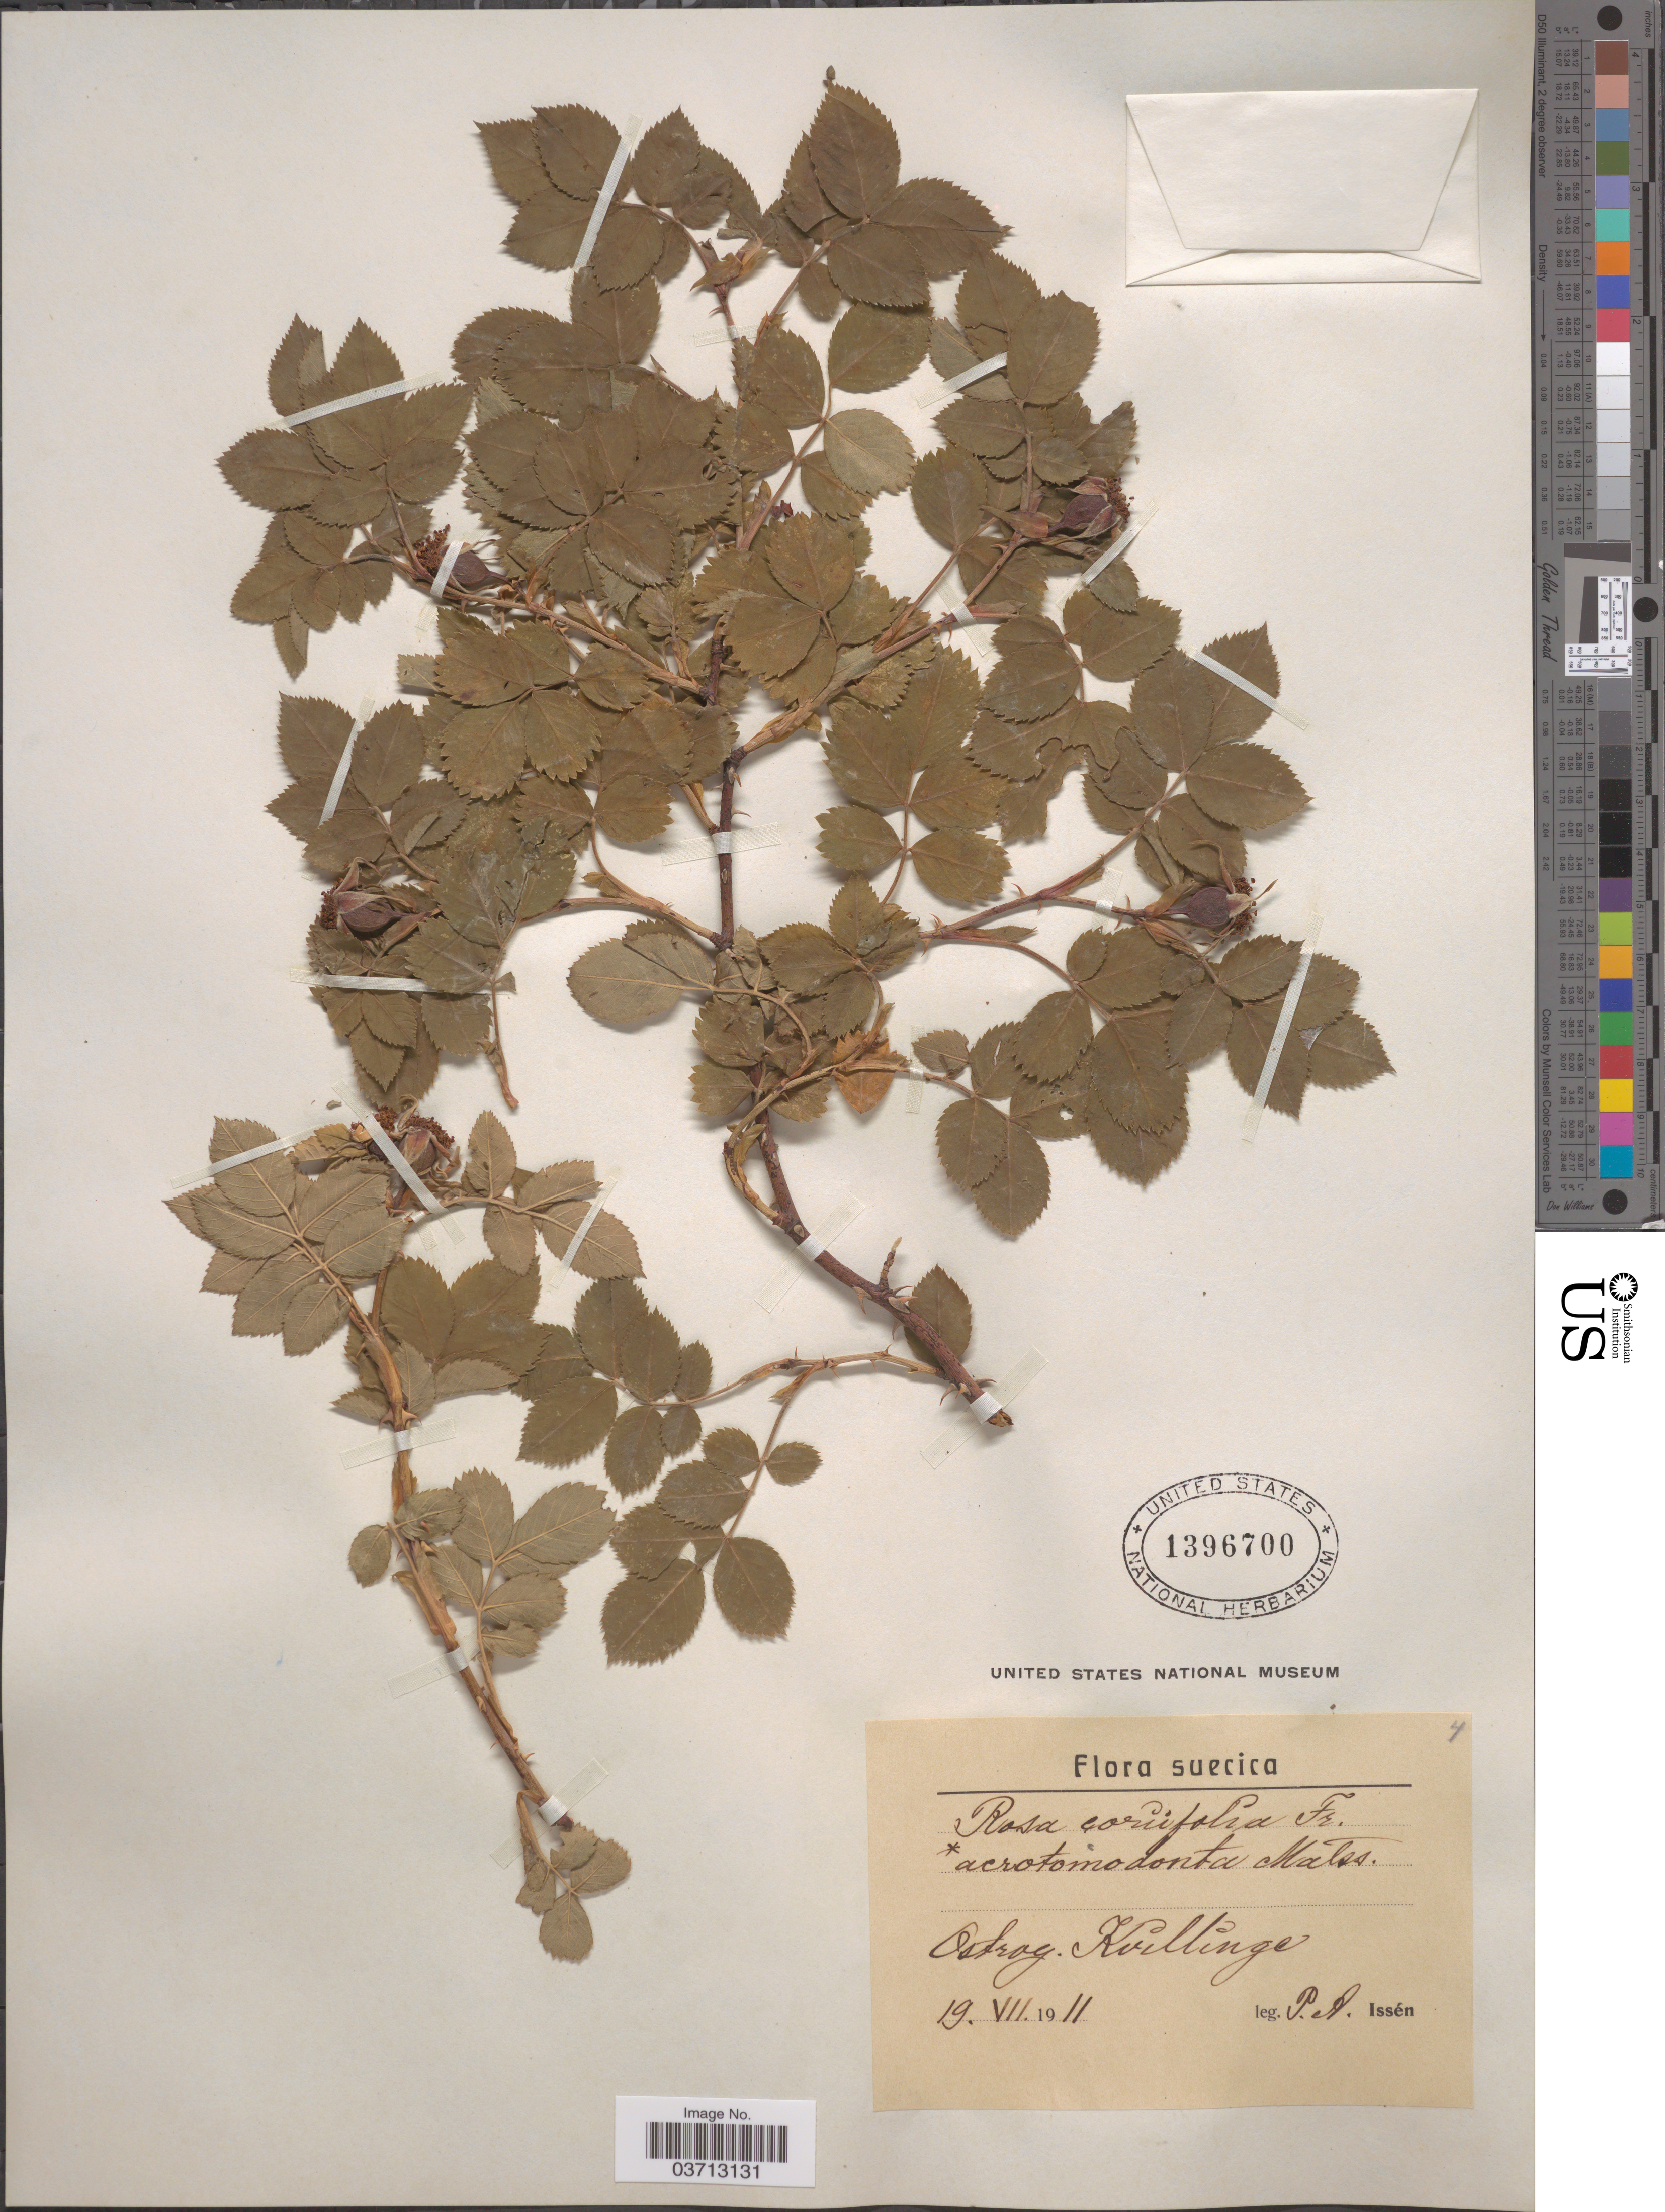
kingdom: Plantae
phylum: Tracheophyta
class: Magnoliopsida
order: Rosales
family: Rosaceae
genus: Rosa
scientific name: Rosa coriifolia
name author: Fr. a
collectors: P. Issen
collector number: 4?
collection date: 1911-07-19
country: Sweden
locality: Suecica. Ostrog. Kvillinge.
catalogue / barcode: US 1396700